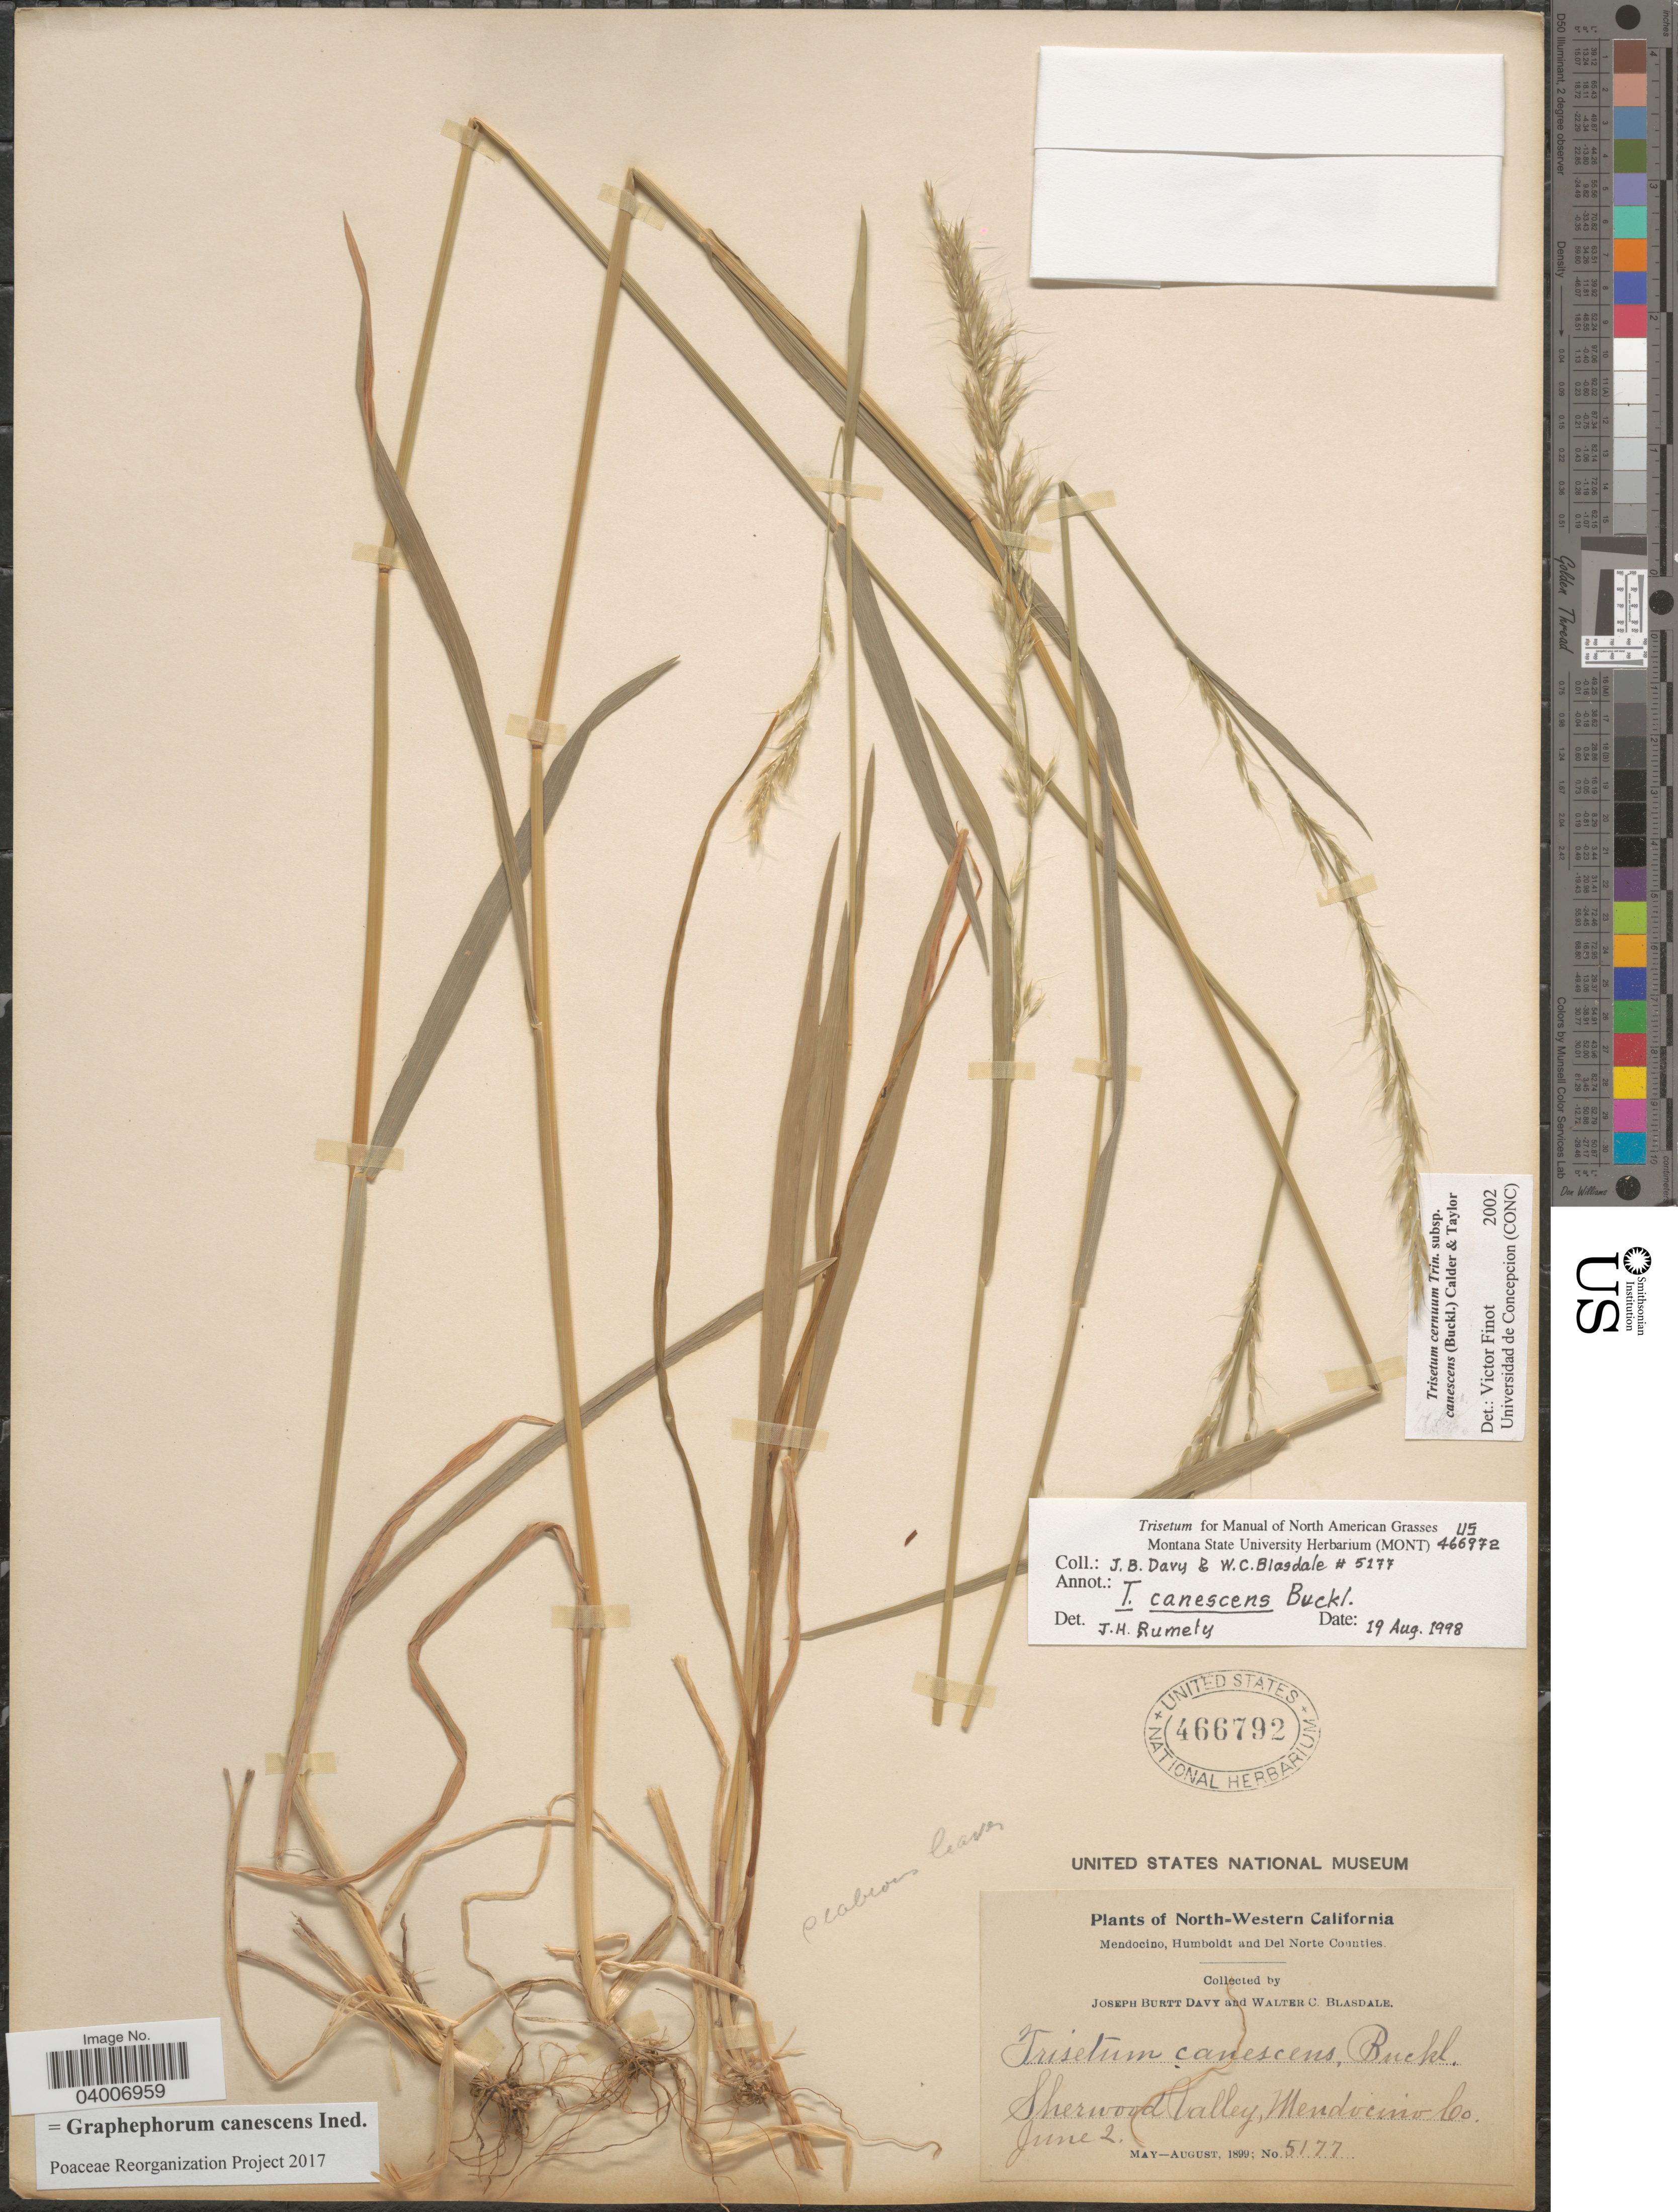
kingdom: Plantae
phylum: Tracheophyta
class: Liliopsida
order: Poales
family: Poaceae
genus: Graphephorum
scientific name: Graphephorum canescens ined.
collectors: J. Burtt Davy & W. Blasdale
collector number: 5177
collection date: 1899-06-02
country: United States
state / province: California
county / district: Mendocino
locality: North-Western California. Sherwood Valley, Mendocino Co.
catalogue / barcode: US 466792